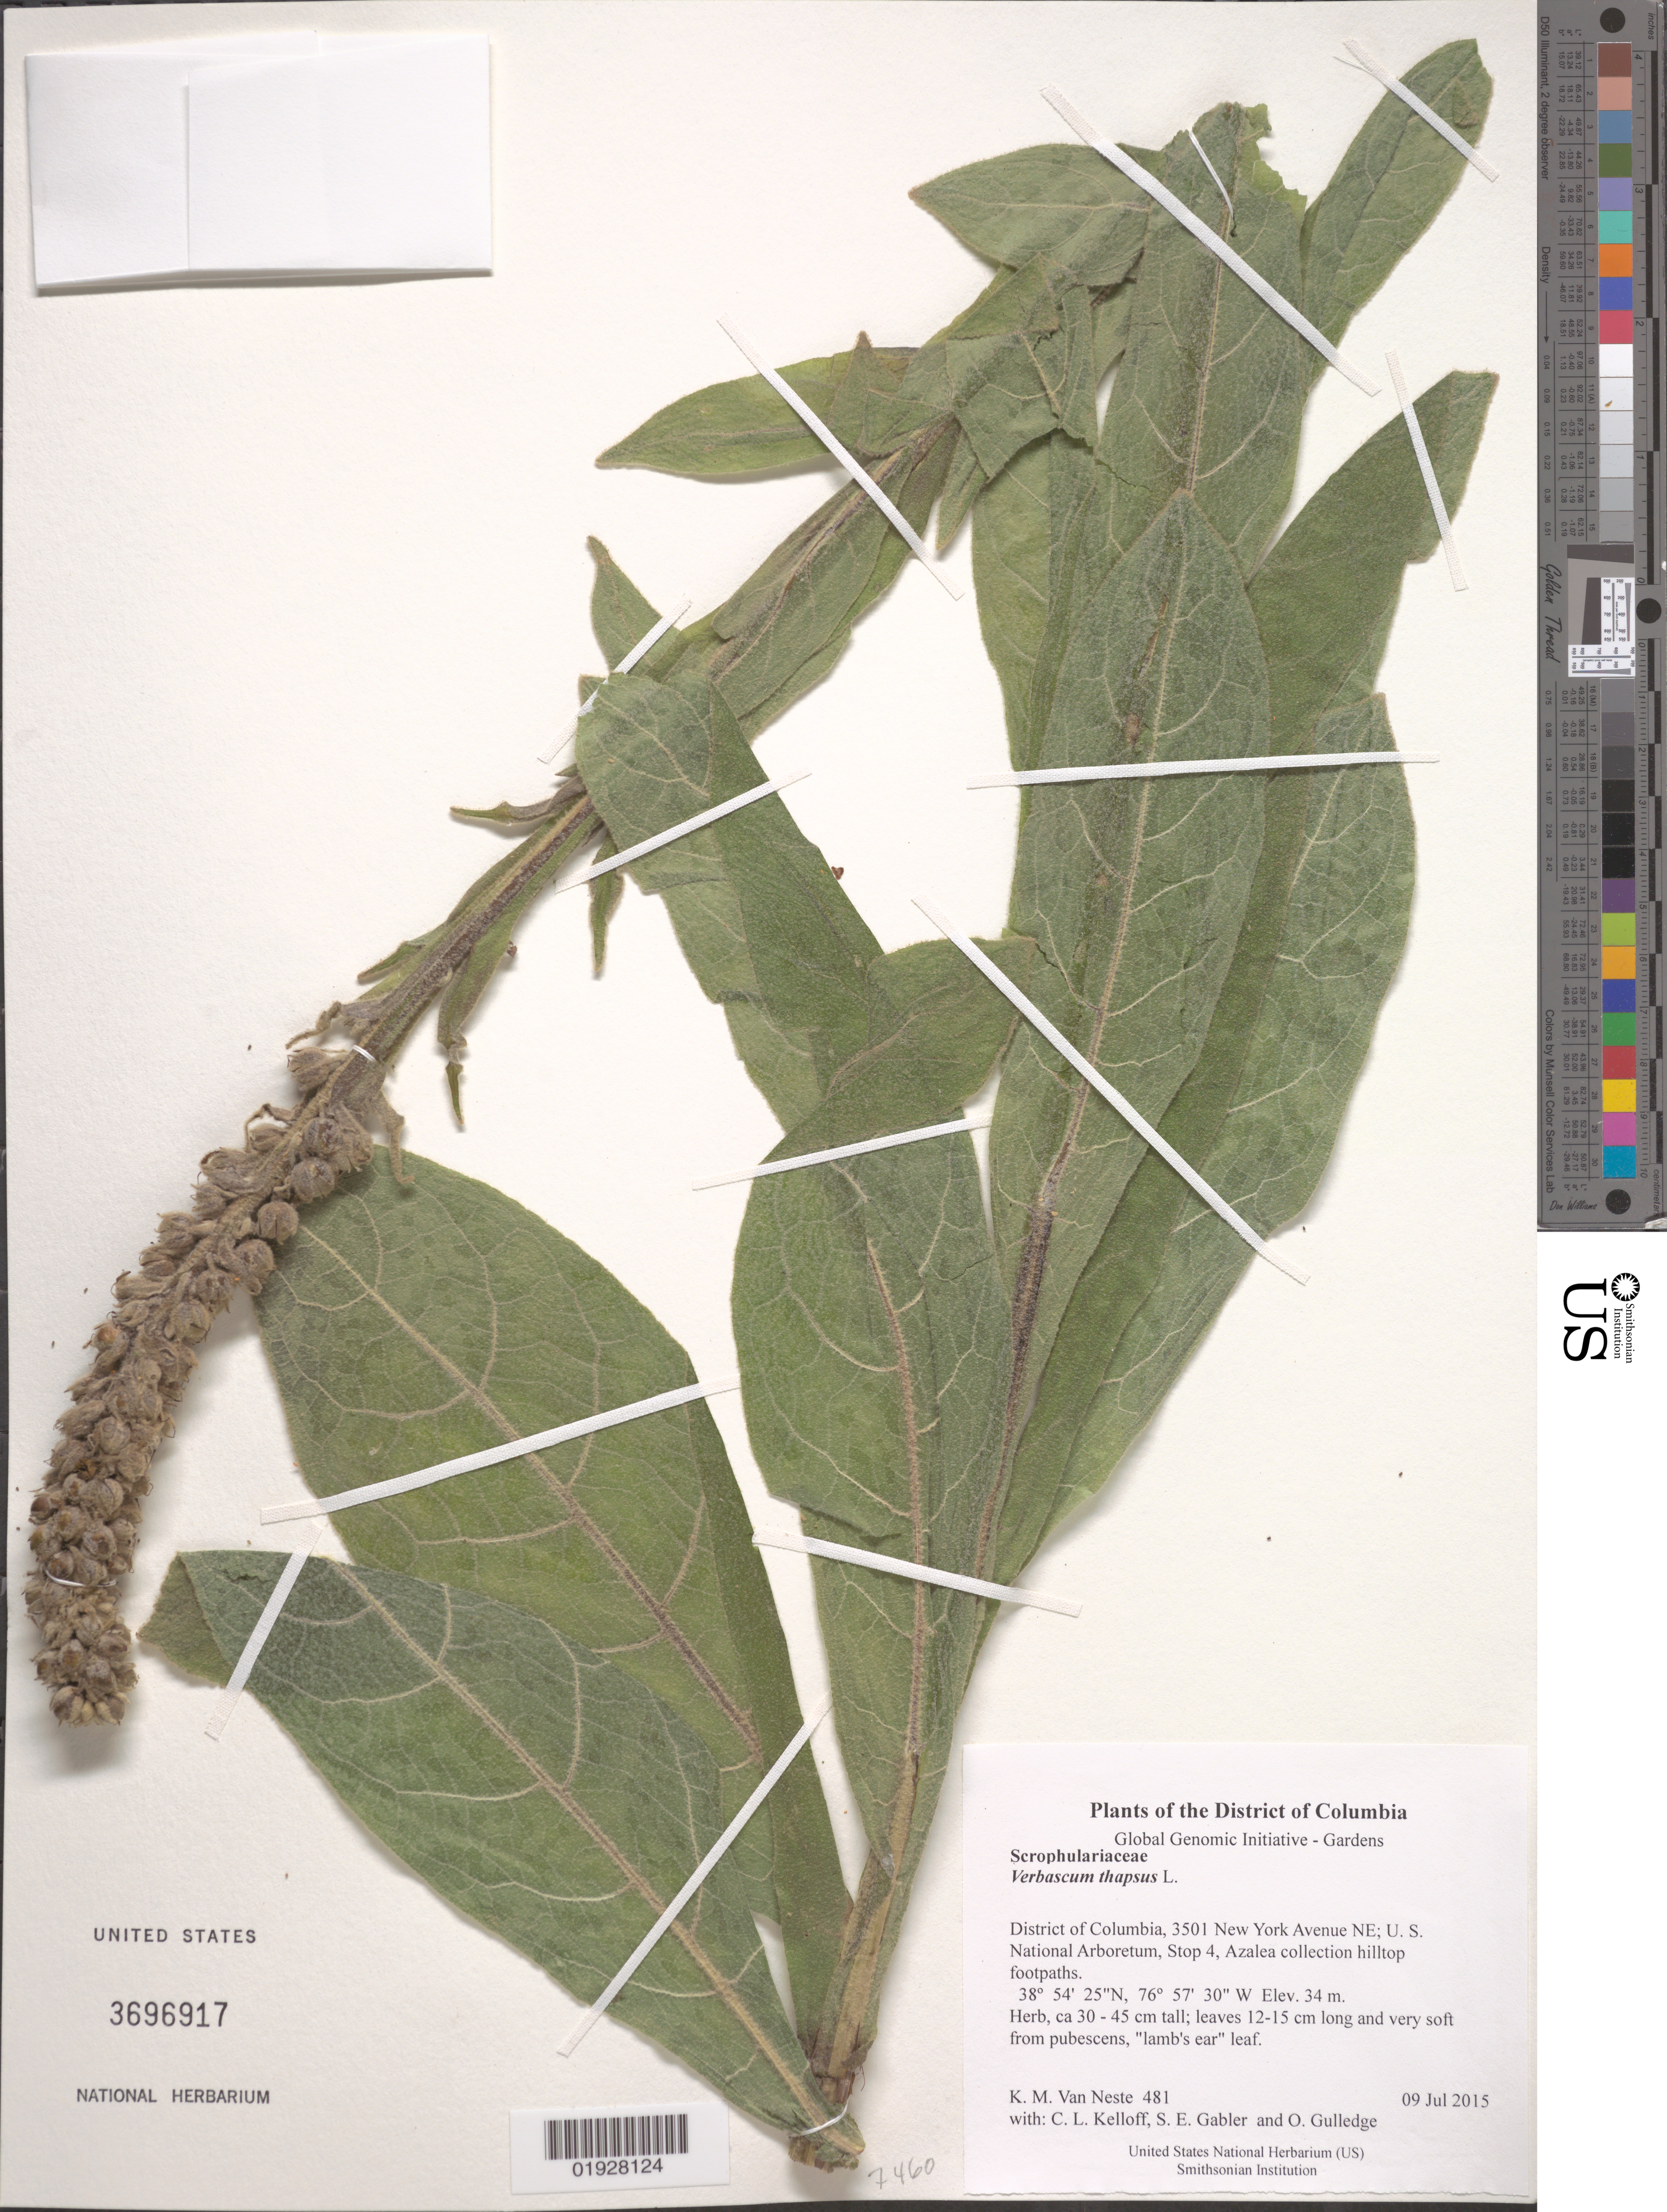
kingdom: Plantae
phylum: Tracheophyta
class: Magnoliopsida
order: Lamiales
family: Scrophulariaceae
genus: Verbascum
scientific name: Verbascum thapsus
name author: L.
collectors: K. M. Van Neste, C. L. Kelloff, S. E. Gabler & O. Gulledge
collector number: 481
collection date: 2015-07-09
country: United States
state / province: District of Columbia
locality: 3501 New York Avenue NE; U. S. National Arboretum, Stop 4, Azalea collection hilltop footpaths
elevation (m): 34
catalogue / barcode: US 3696917